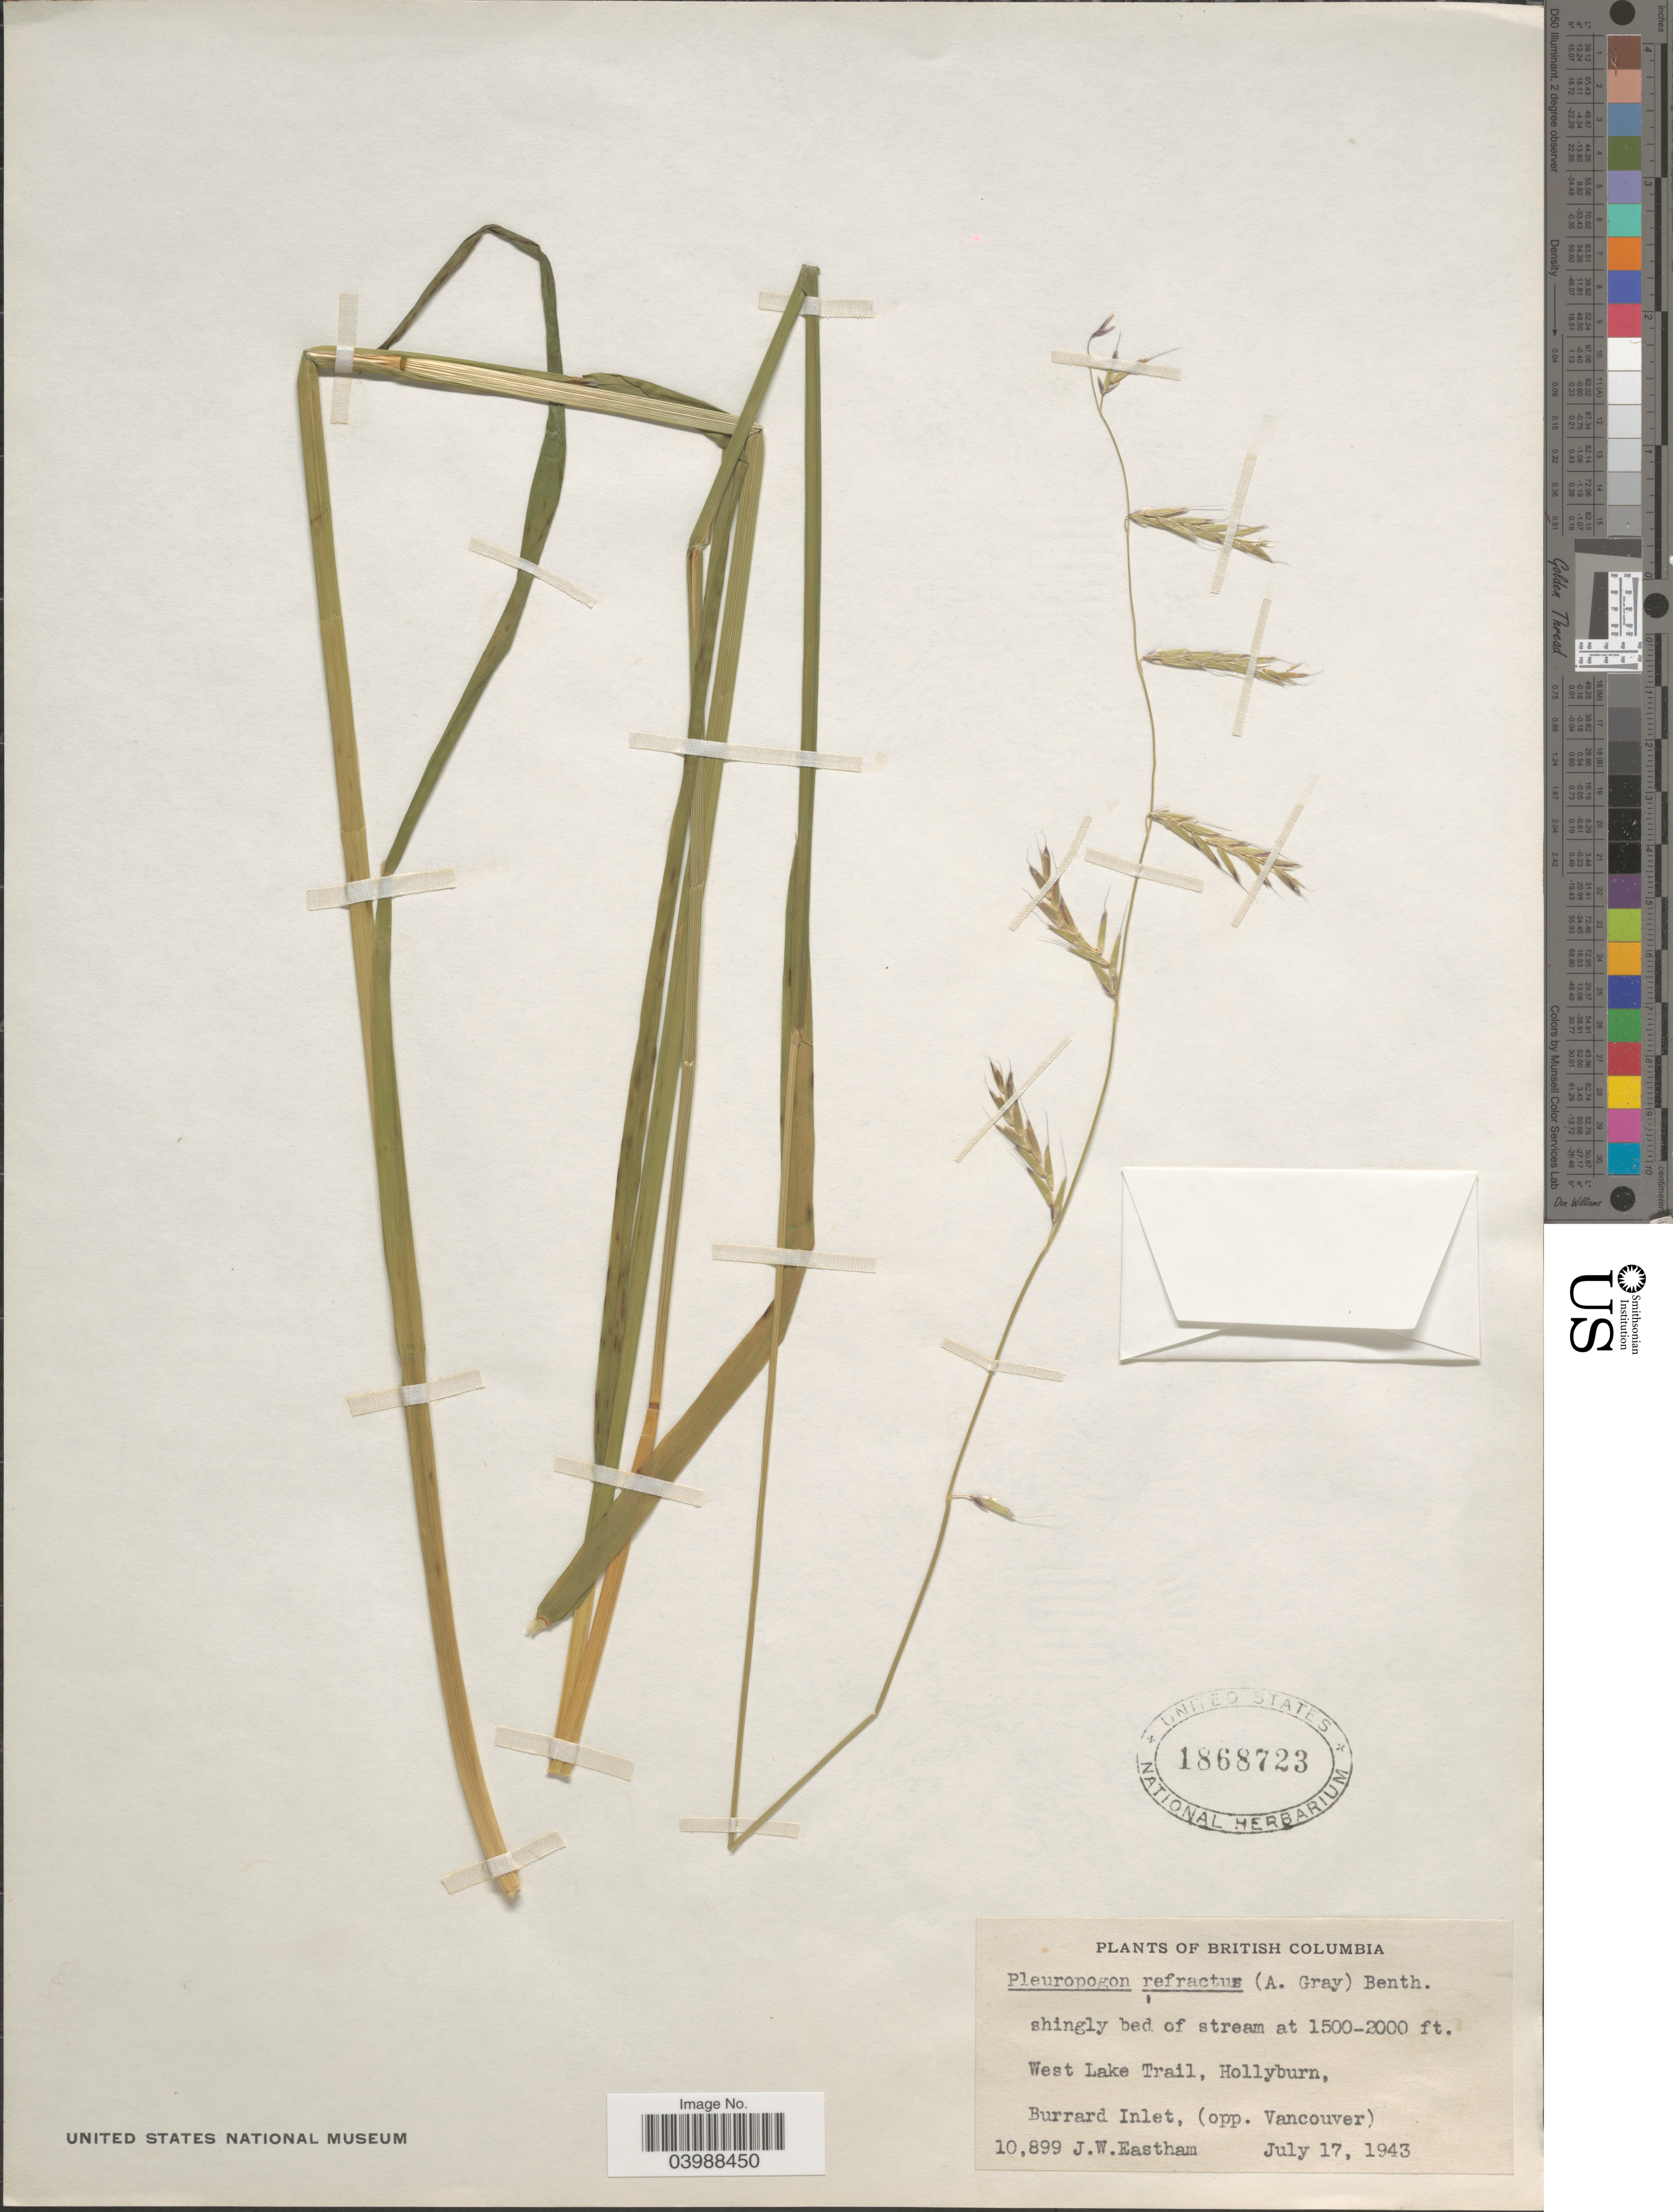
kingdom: Plantae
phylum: Tracheophyta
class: Liliopsida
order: Poales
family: Poaceae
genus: Pleuropogon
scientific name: Pleuropogon refractus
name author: (A. Gray) Benth.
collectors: J. Eastham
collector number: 10899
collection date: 1943-07-17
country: Canada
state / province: British Columbia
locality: West Lake Trail, Hollyburn, Burrard Inlet, (opp. Vancouver).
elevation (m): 457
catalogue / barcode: US 1868723